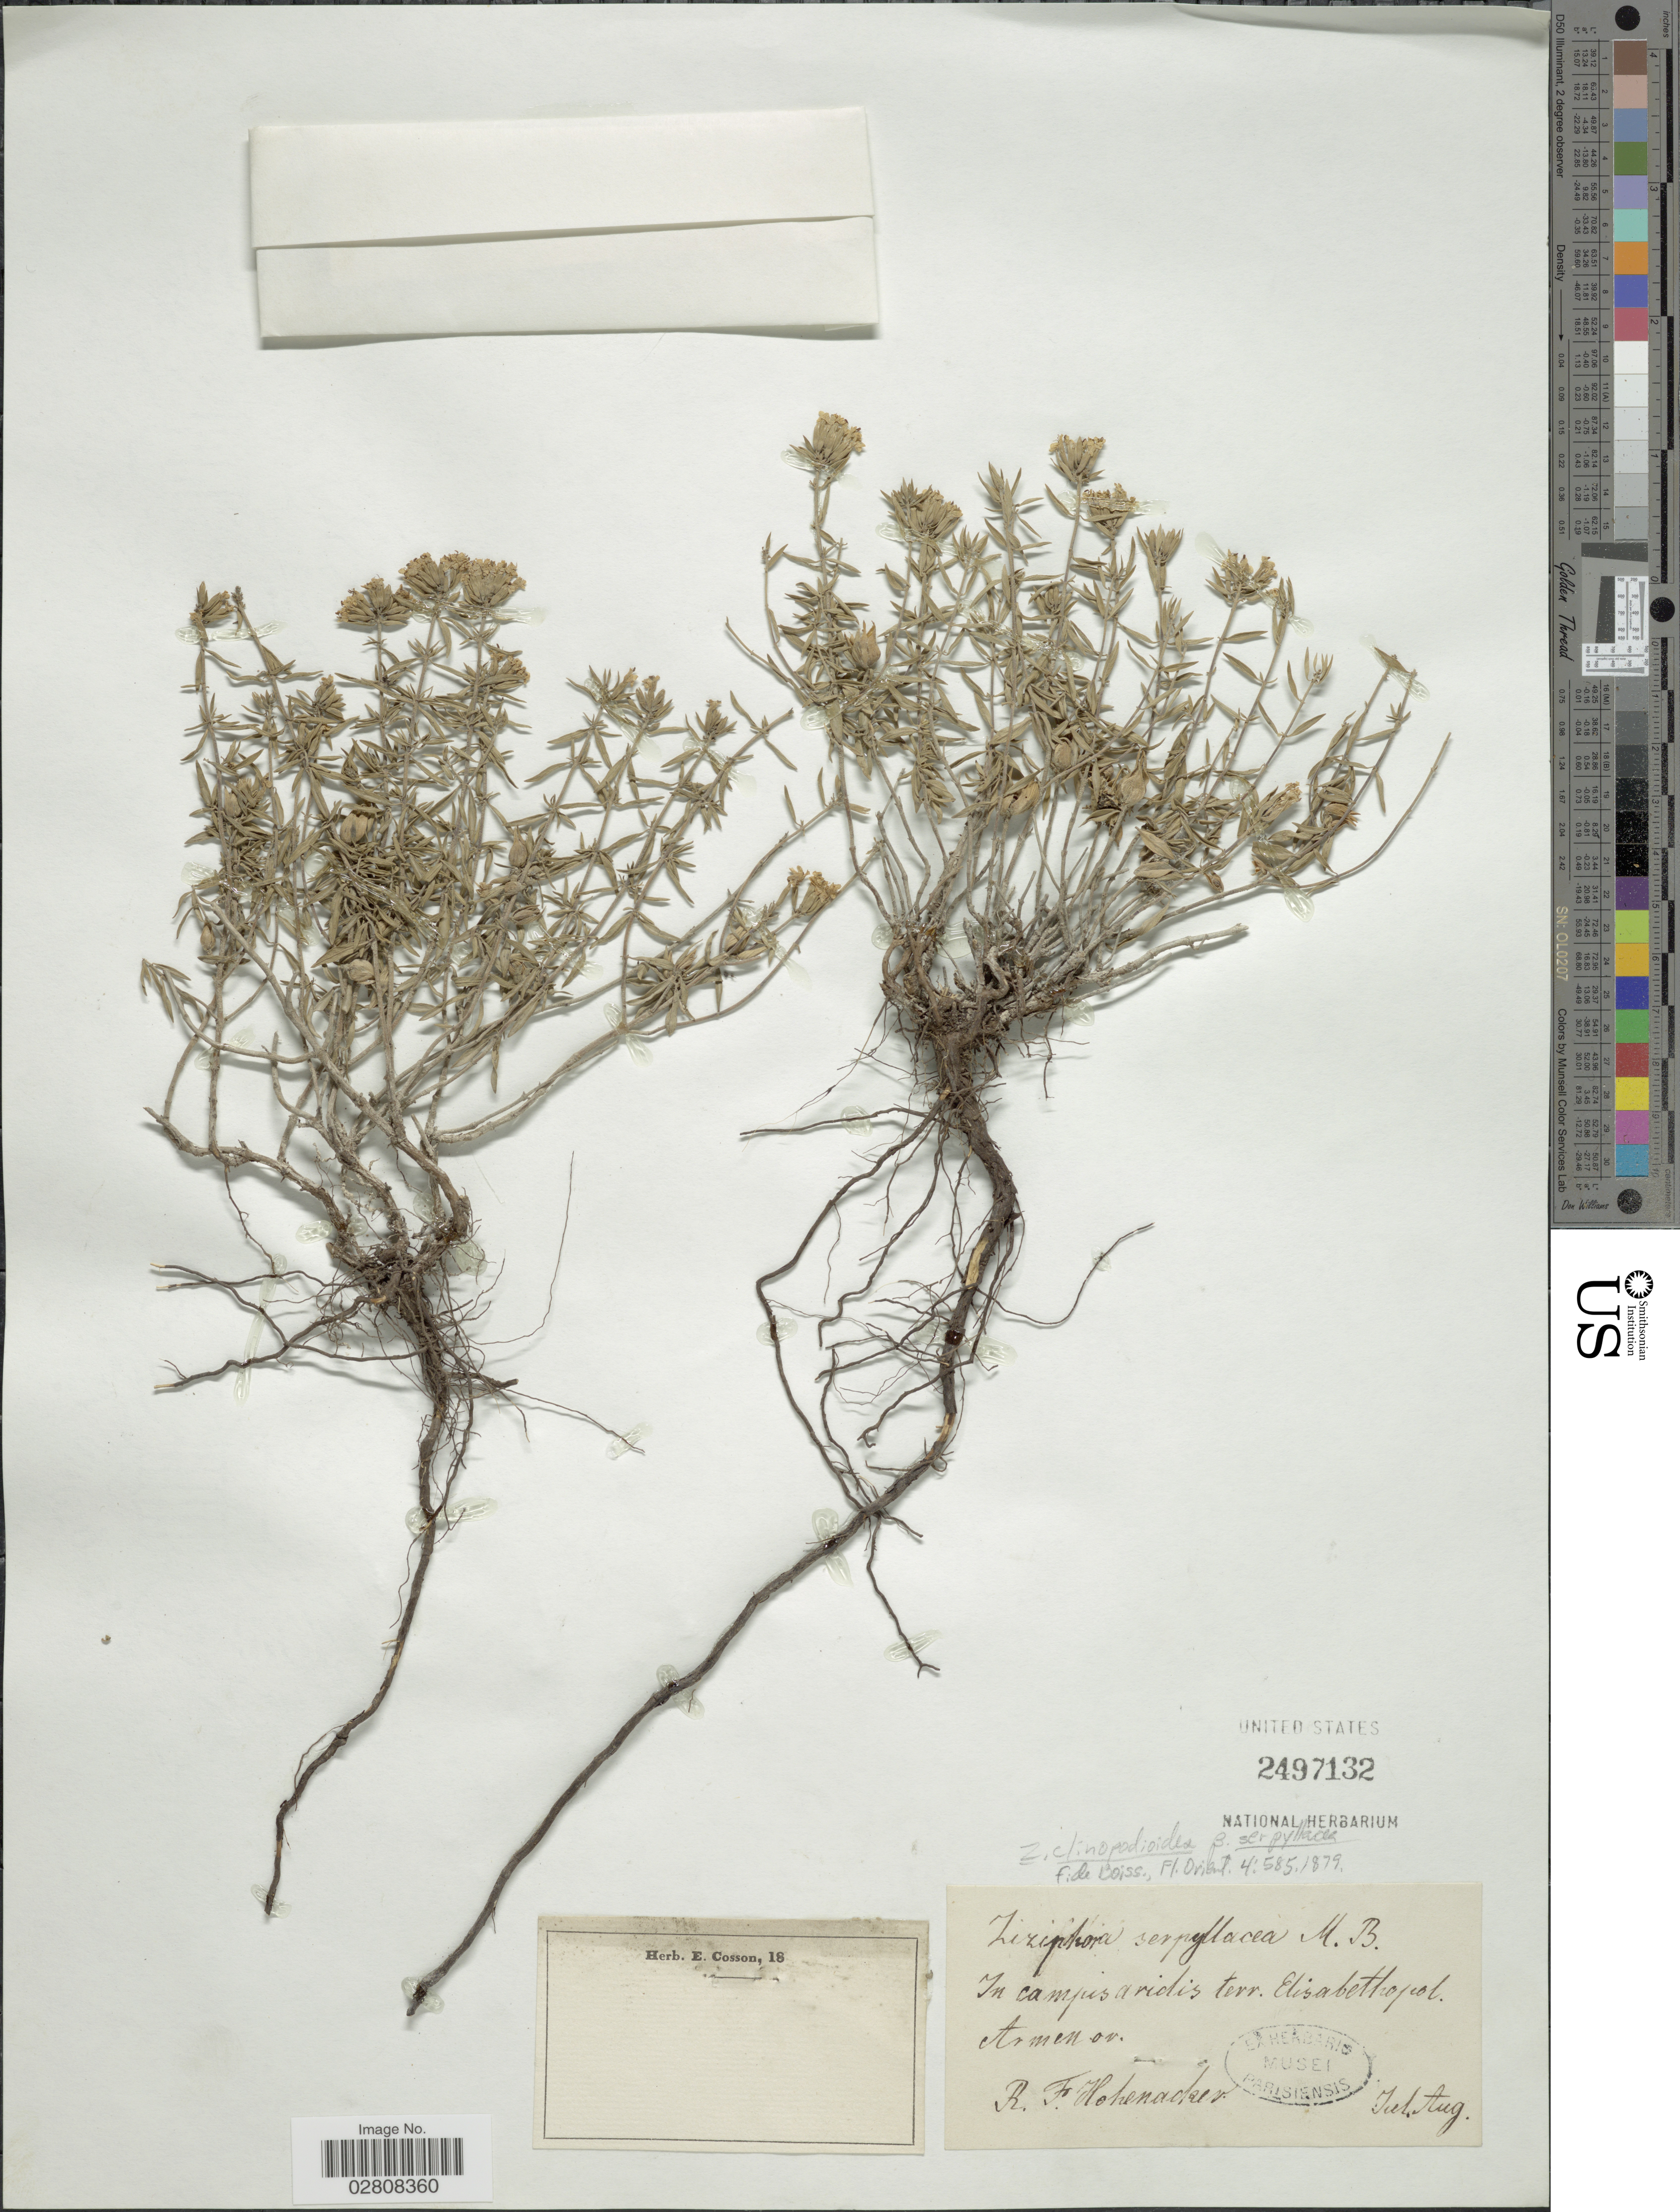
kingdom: Plantae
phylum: Tracheophyta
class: Magnoliopsida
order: Lamiales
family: Lamiaceae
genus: Ziziphora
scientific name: Ziziphora clinopodioides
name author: Lam.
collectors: R. F. Hohenacker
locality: In campis aridis terr. Elisabethopol. Armenov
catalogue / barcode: US 2497132